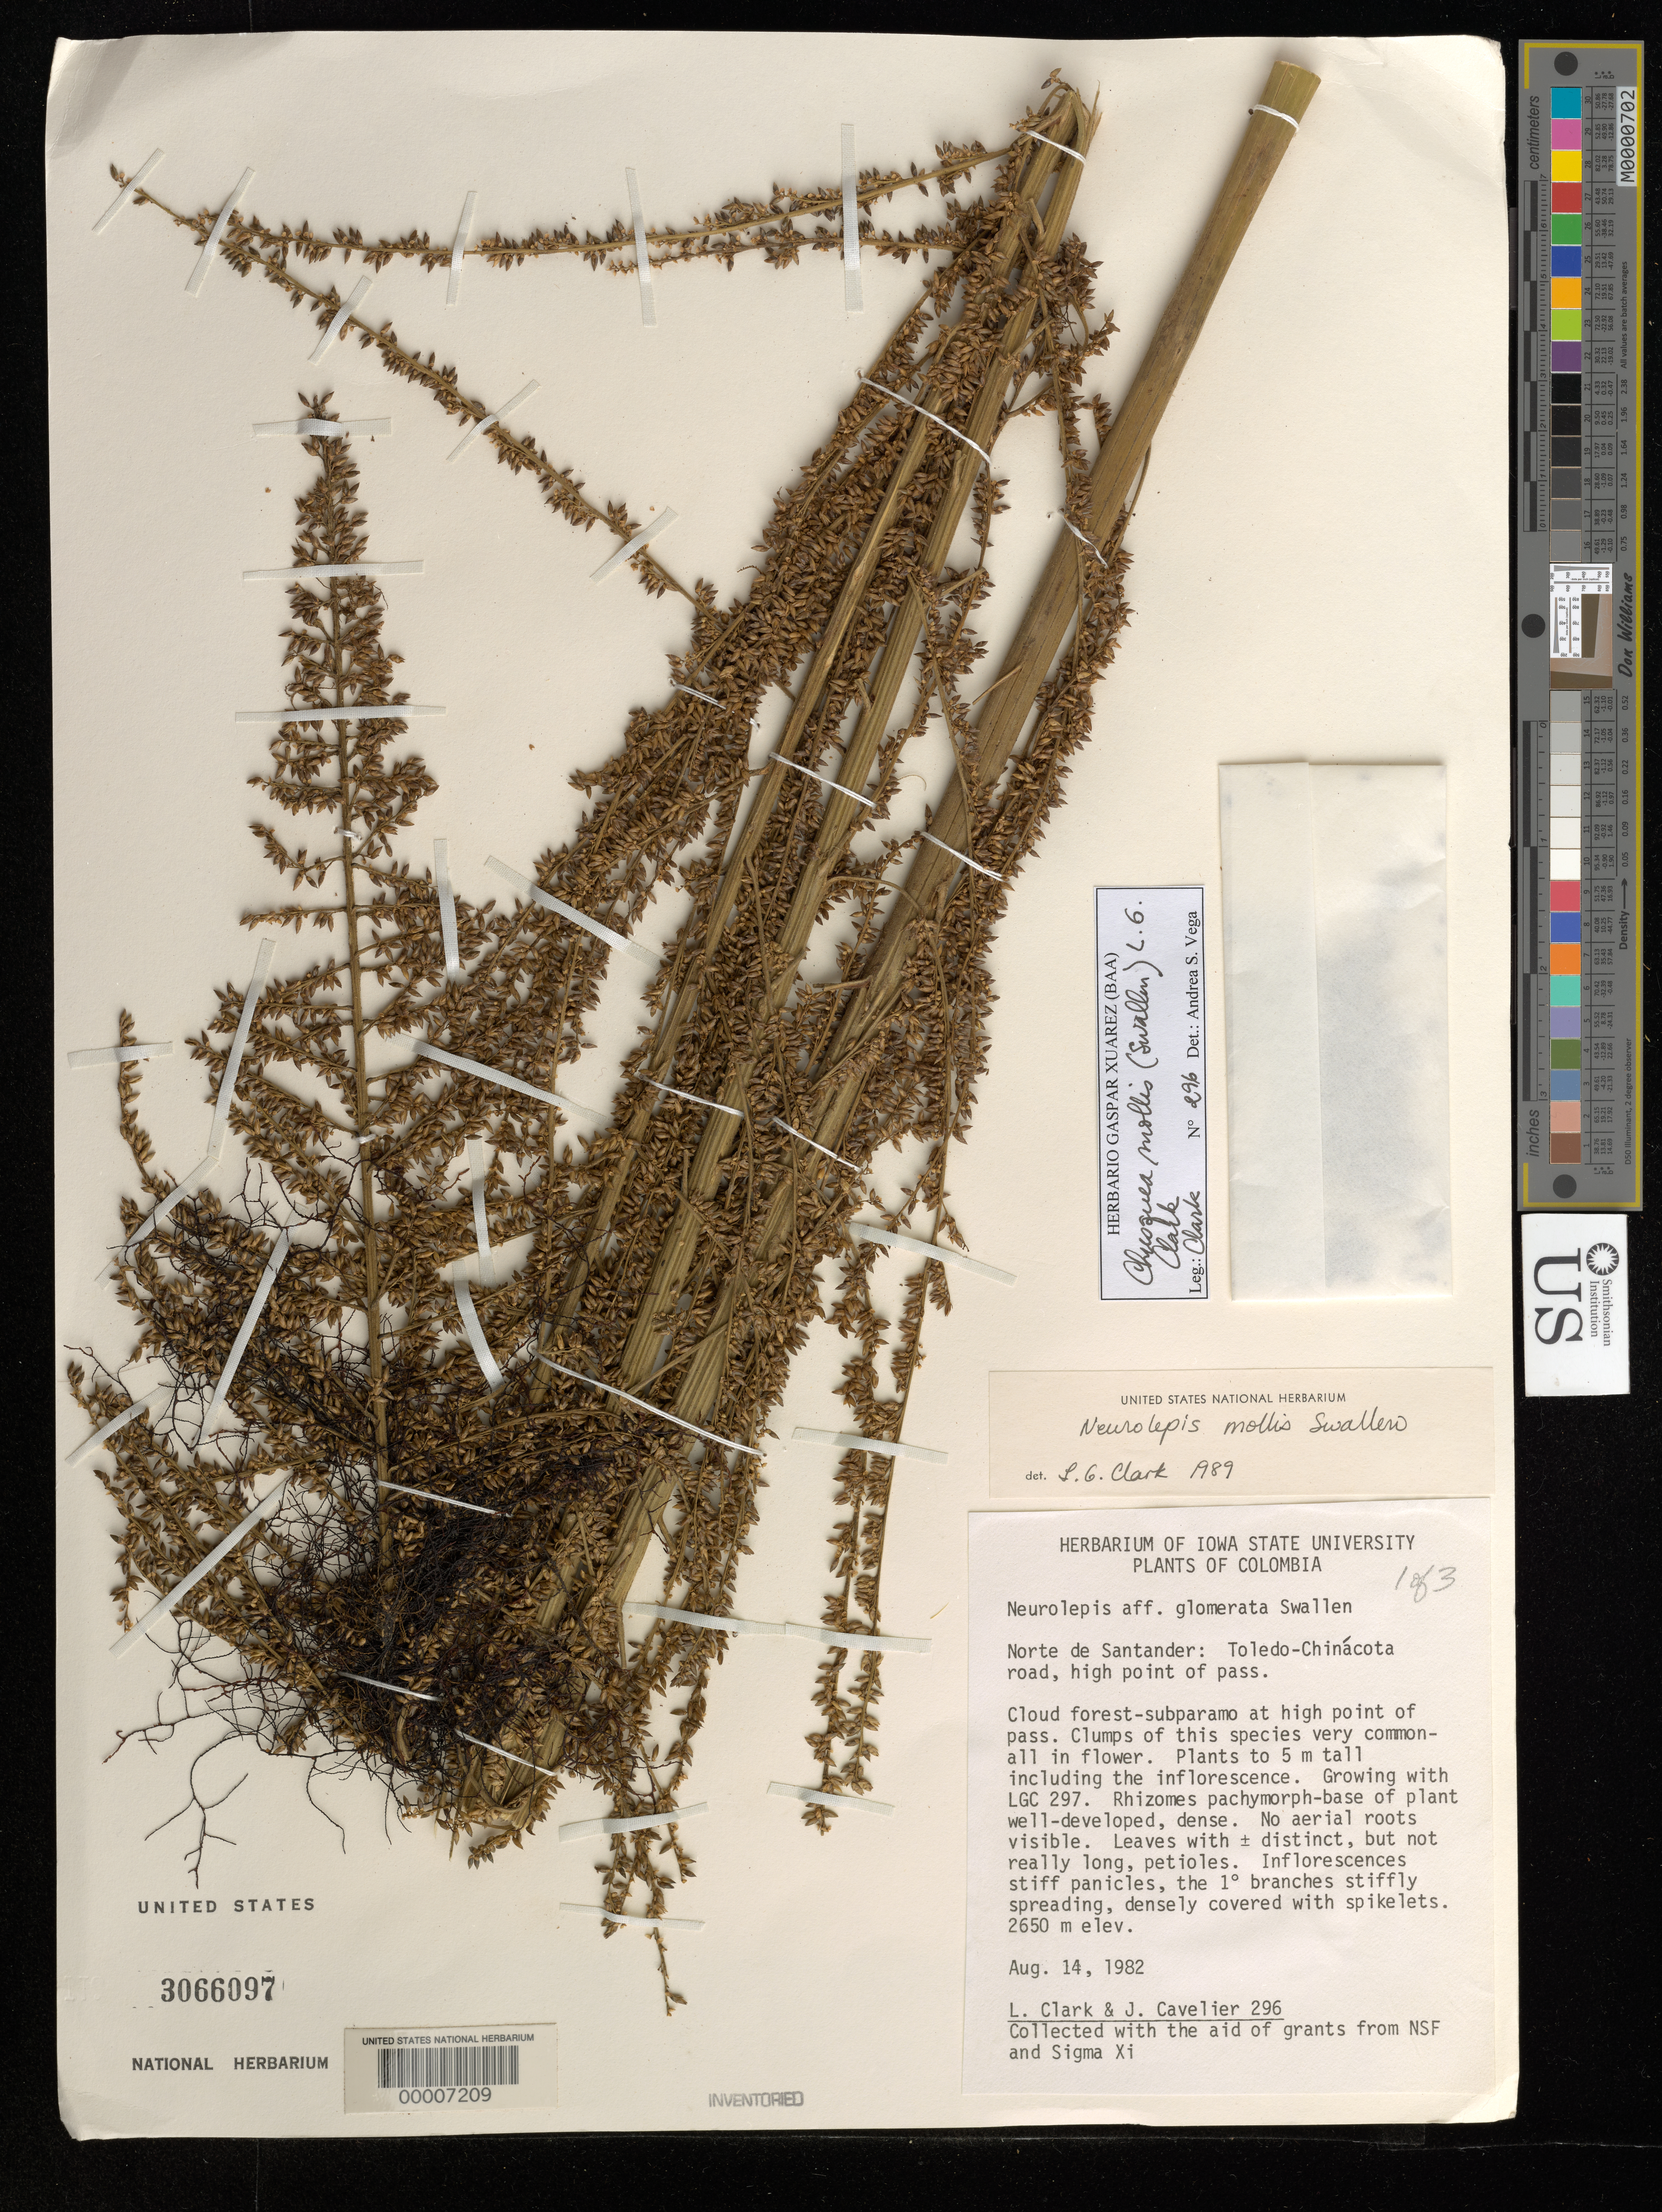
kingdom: Plantae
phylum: Tracheophyta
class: Liliopsida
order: Poales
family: Poaceae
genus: Chusquea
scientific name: Chusquea mollis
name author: (Swallen) L.G. Clark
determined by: Vega, A. S.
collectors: L. G. Clark & J. Cavelier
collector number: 296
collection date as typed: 14 Aug 1982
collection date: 1982-08-14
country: Colombia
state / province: Norte de Santander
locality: Toledo-China Cota road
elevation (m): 2650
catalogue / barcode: US 3066097